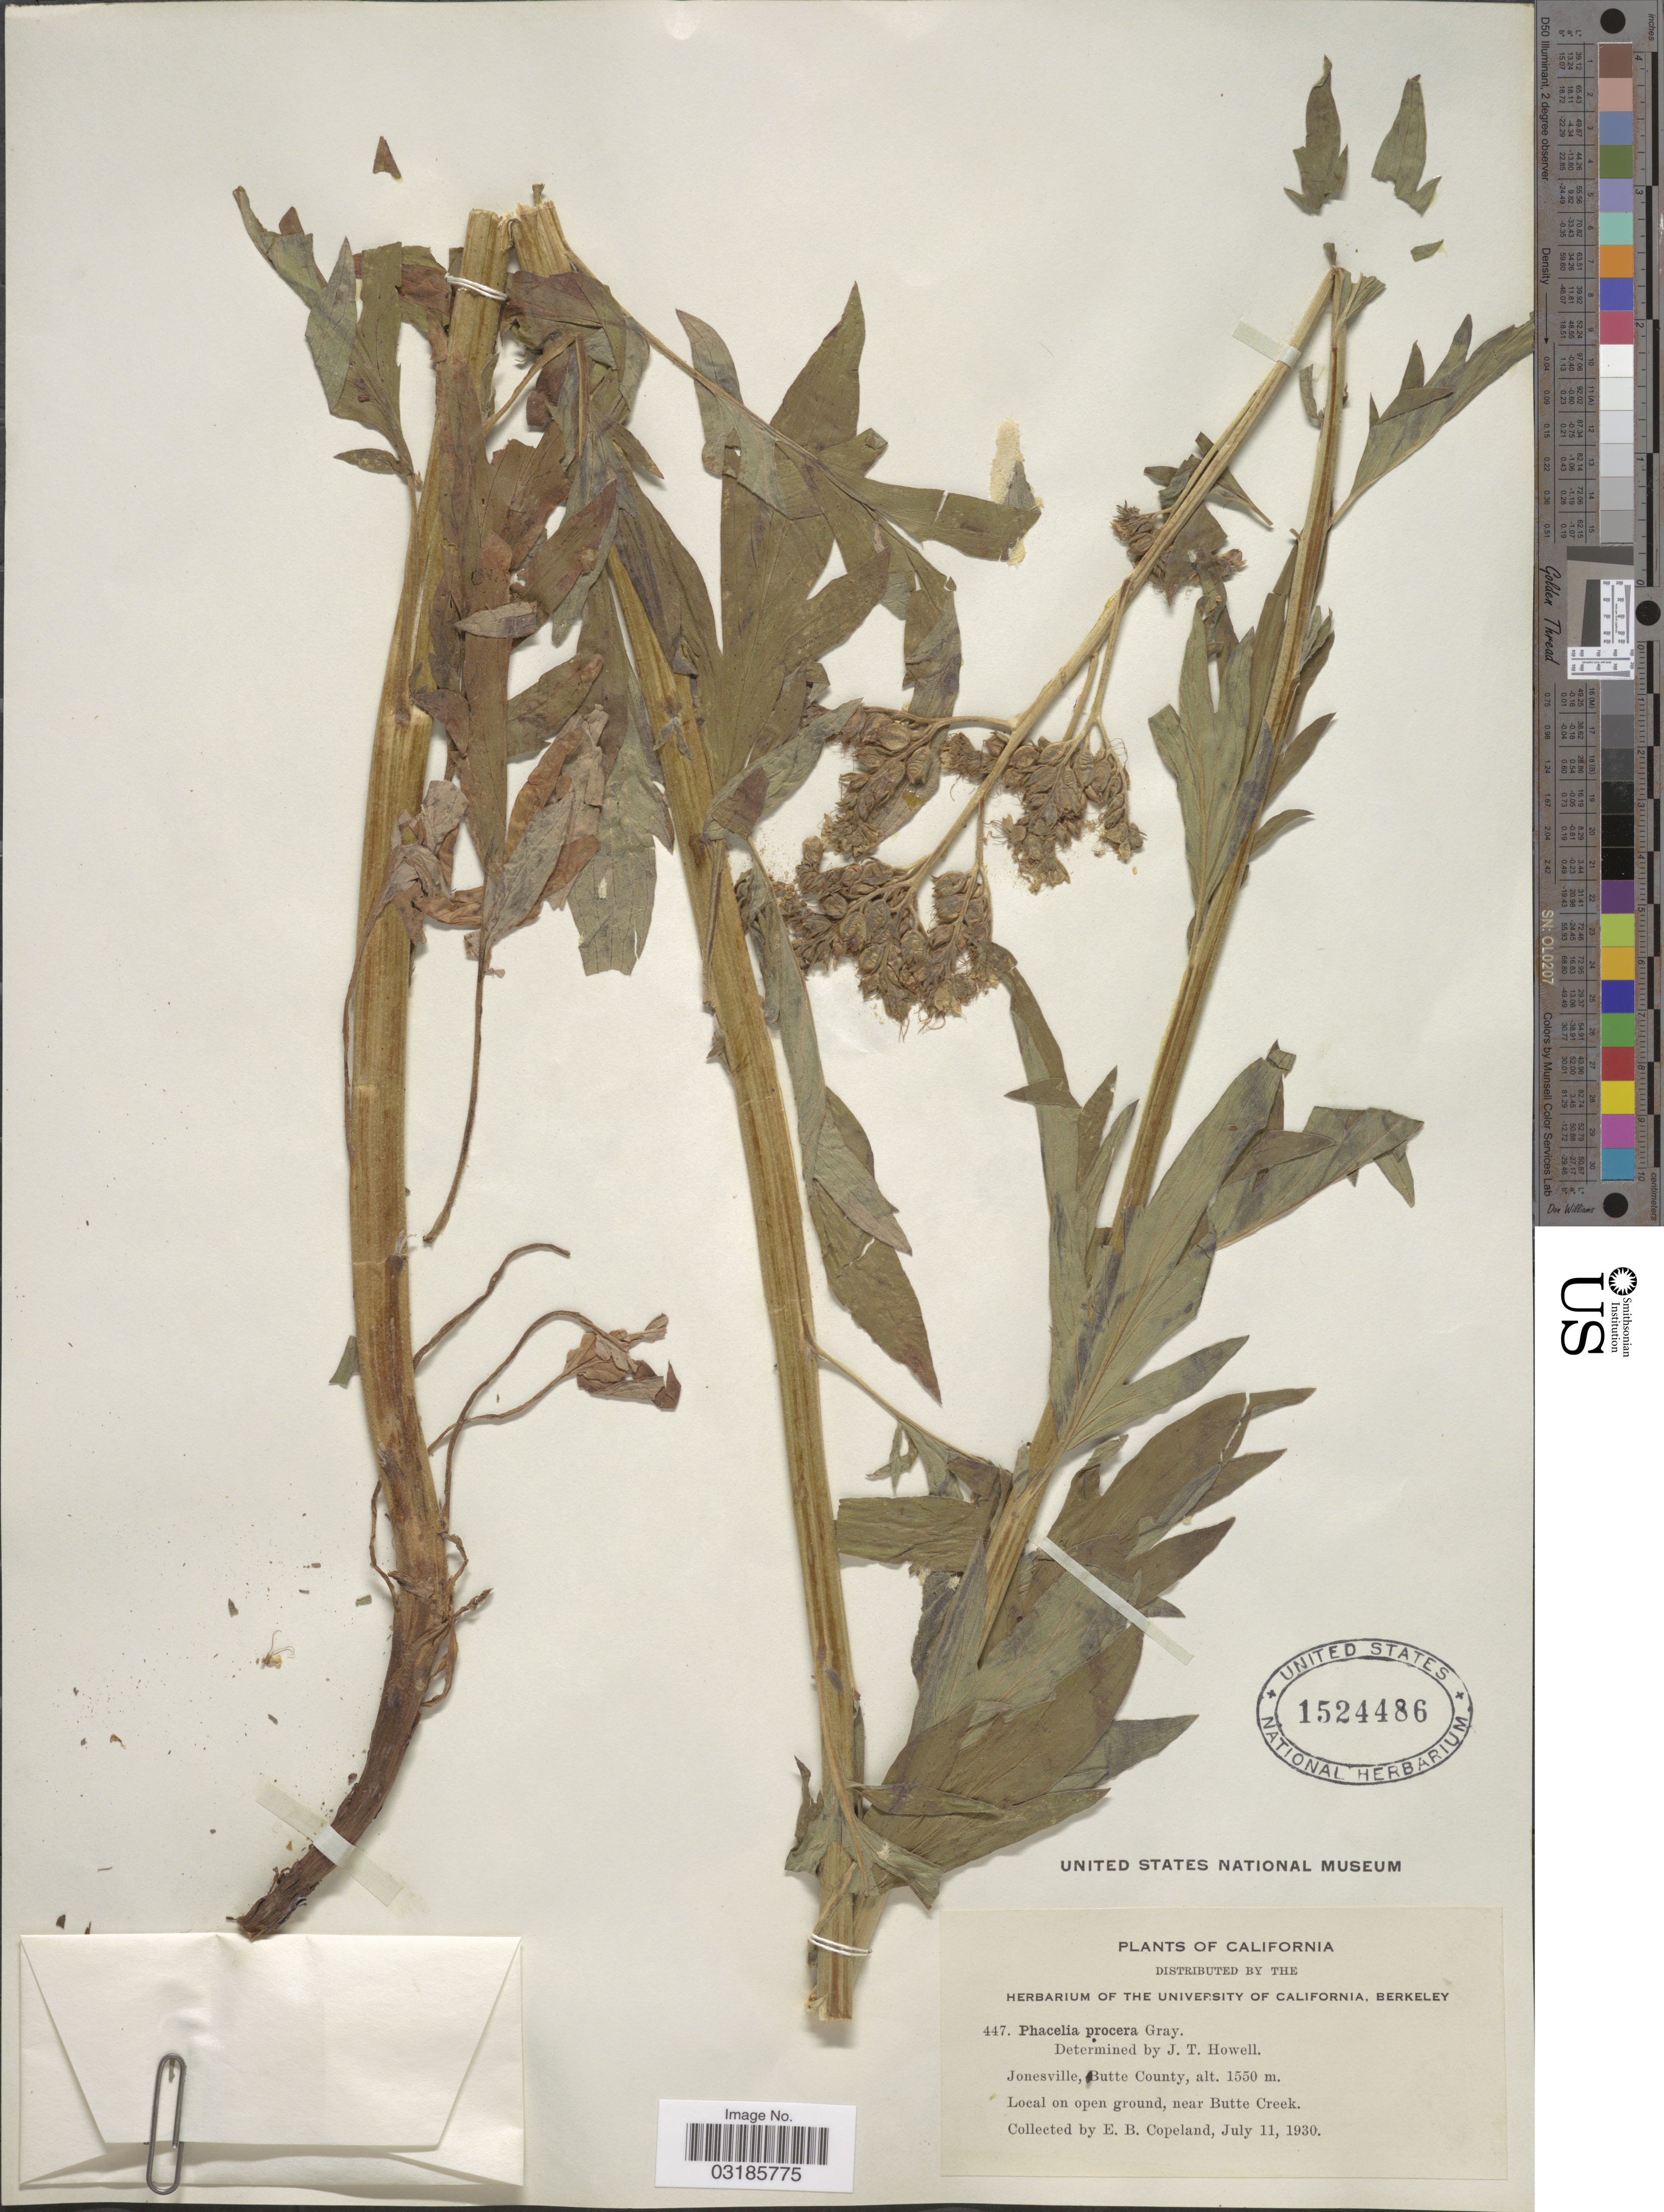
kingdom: Plantae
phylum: Tracheophyta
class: Magnoliopsida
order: Boraginales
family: Hydrophyllaceae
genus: Phacelia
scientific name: Phacelia procera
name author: A. Gray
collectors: E. B. Copeland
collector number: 447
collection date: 1930-07-11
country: United States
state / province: California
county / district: Butte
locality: Jonesville, Butte County. Local on open ground, near Butte Creek.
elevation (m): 1550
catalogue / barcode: US 1524486